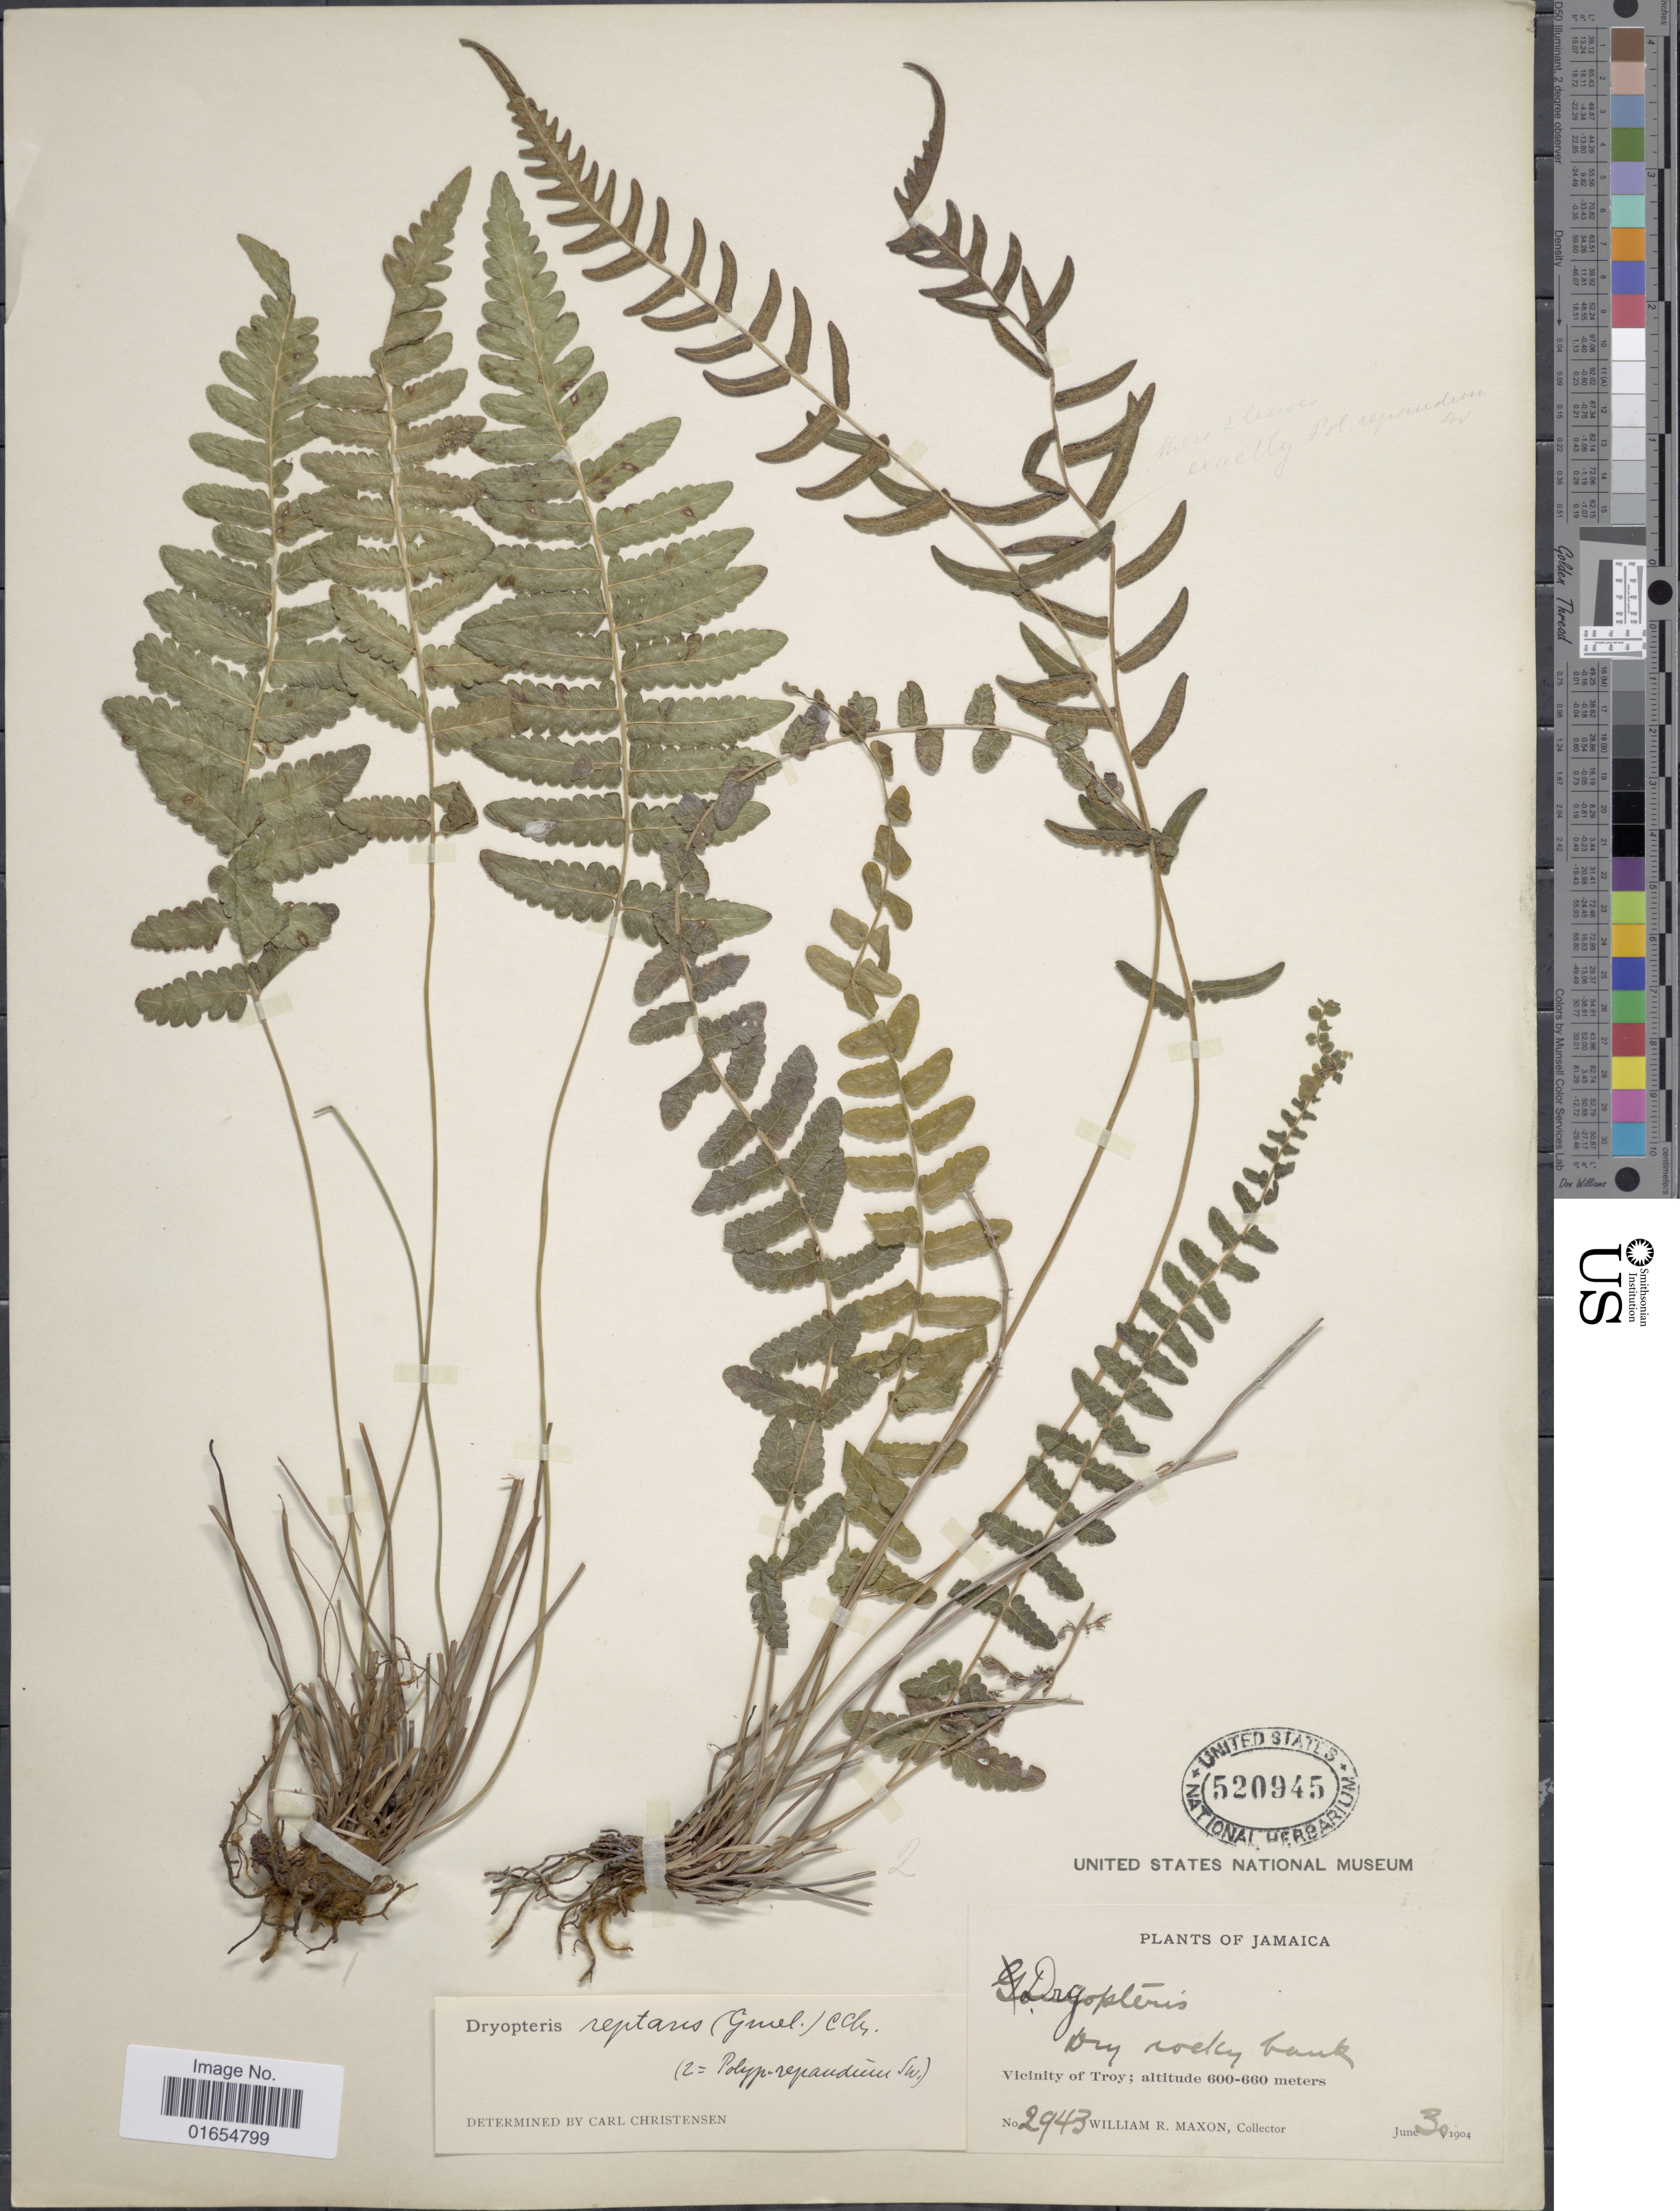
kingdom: Plantae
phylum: Tracheophyta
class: Polypodiopsida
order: Polypodiales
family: Thelypteridaceae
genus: Goniopteris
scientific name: Goniopteris reptans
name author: (J.F. Gmel.) C. Presl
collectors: W. R. Maxon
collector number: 2943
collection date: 1904-06-30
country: Jamaica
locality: Vicinity of Troy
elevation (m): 600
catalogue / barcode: US 520945